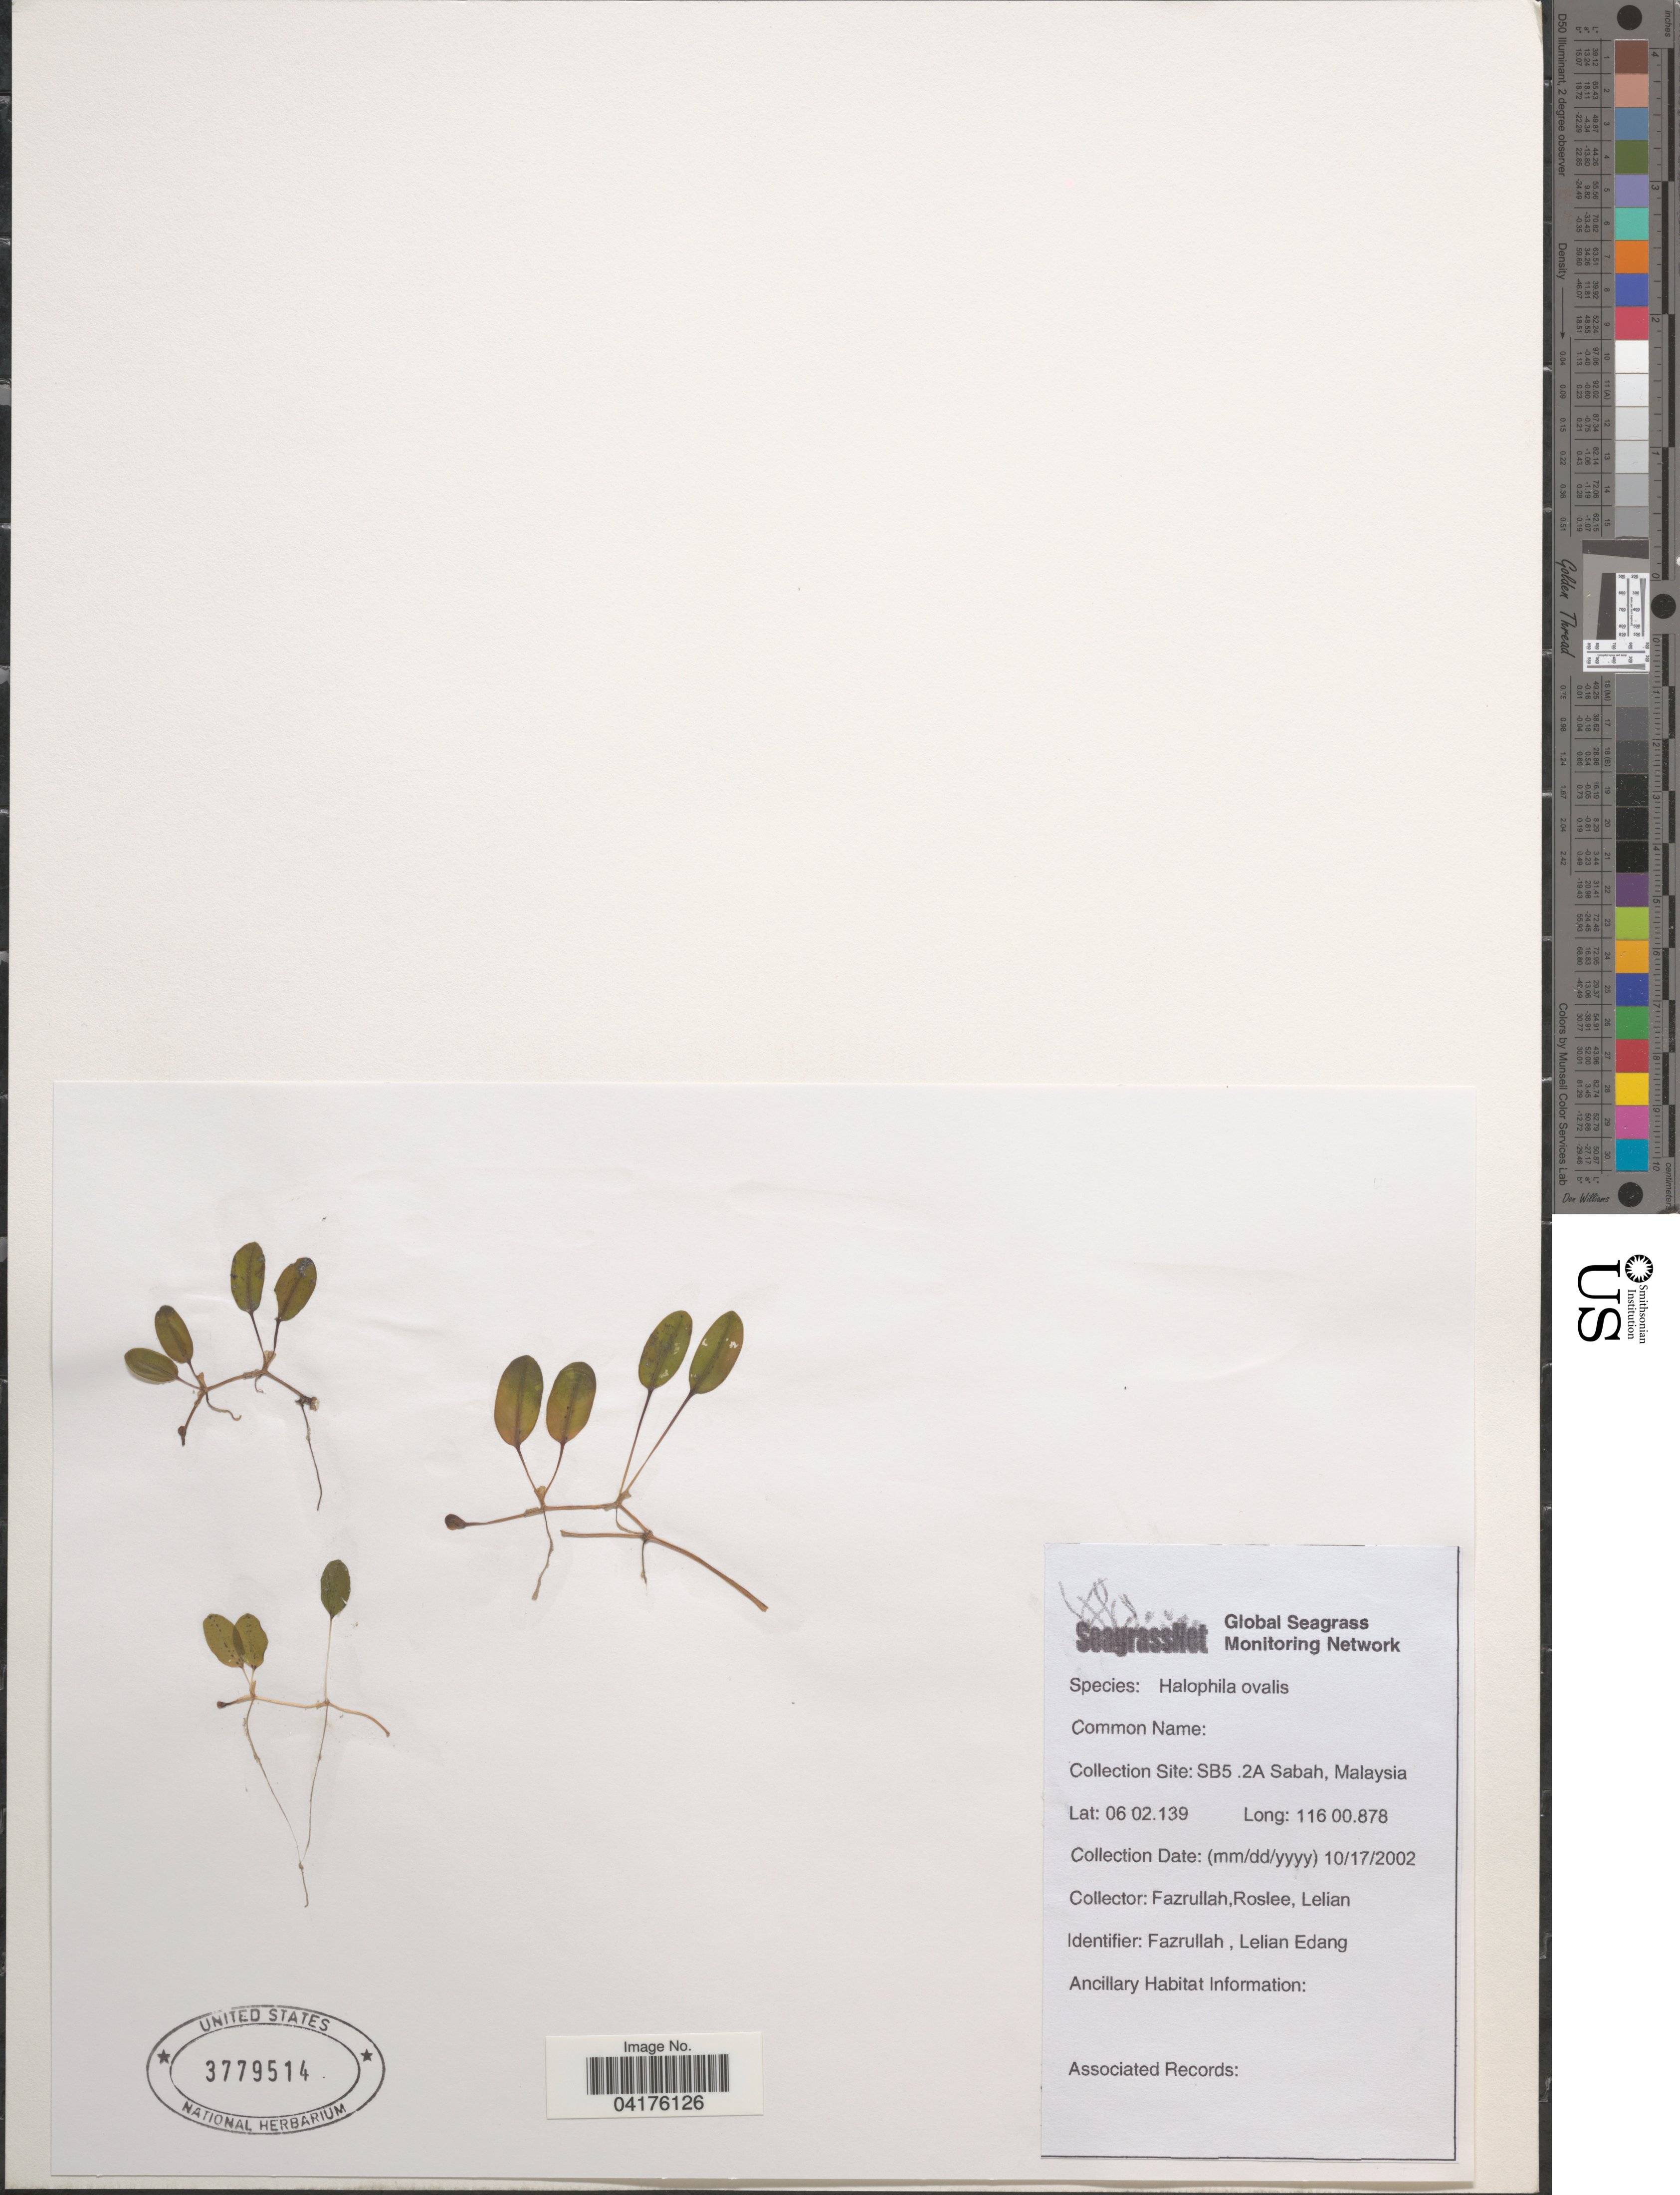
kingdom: Plantae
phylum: Tracheophyta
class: Liliopsida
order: Alismatales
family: Hydrocharitaceae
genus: Halophila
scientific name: Halophila ovalis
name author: (R. Br.) Hook. f.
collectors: Fazrullah, Roslee & Lelian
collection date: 2002-10-17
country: Malaysia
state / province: Sabah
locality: SB5. 2A Sabah.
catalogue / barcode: US 3779514